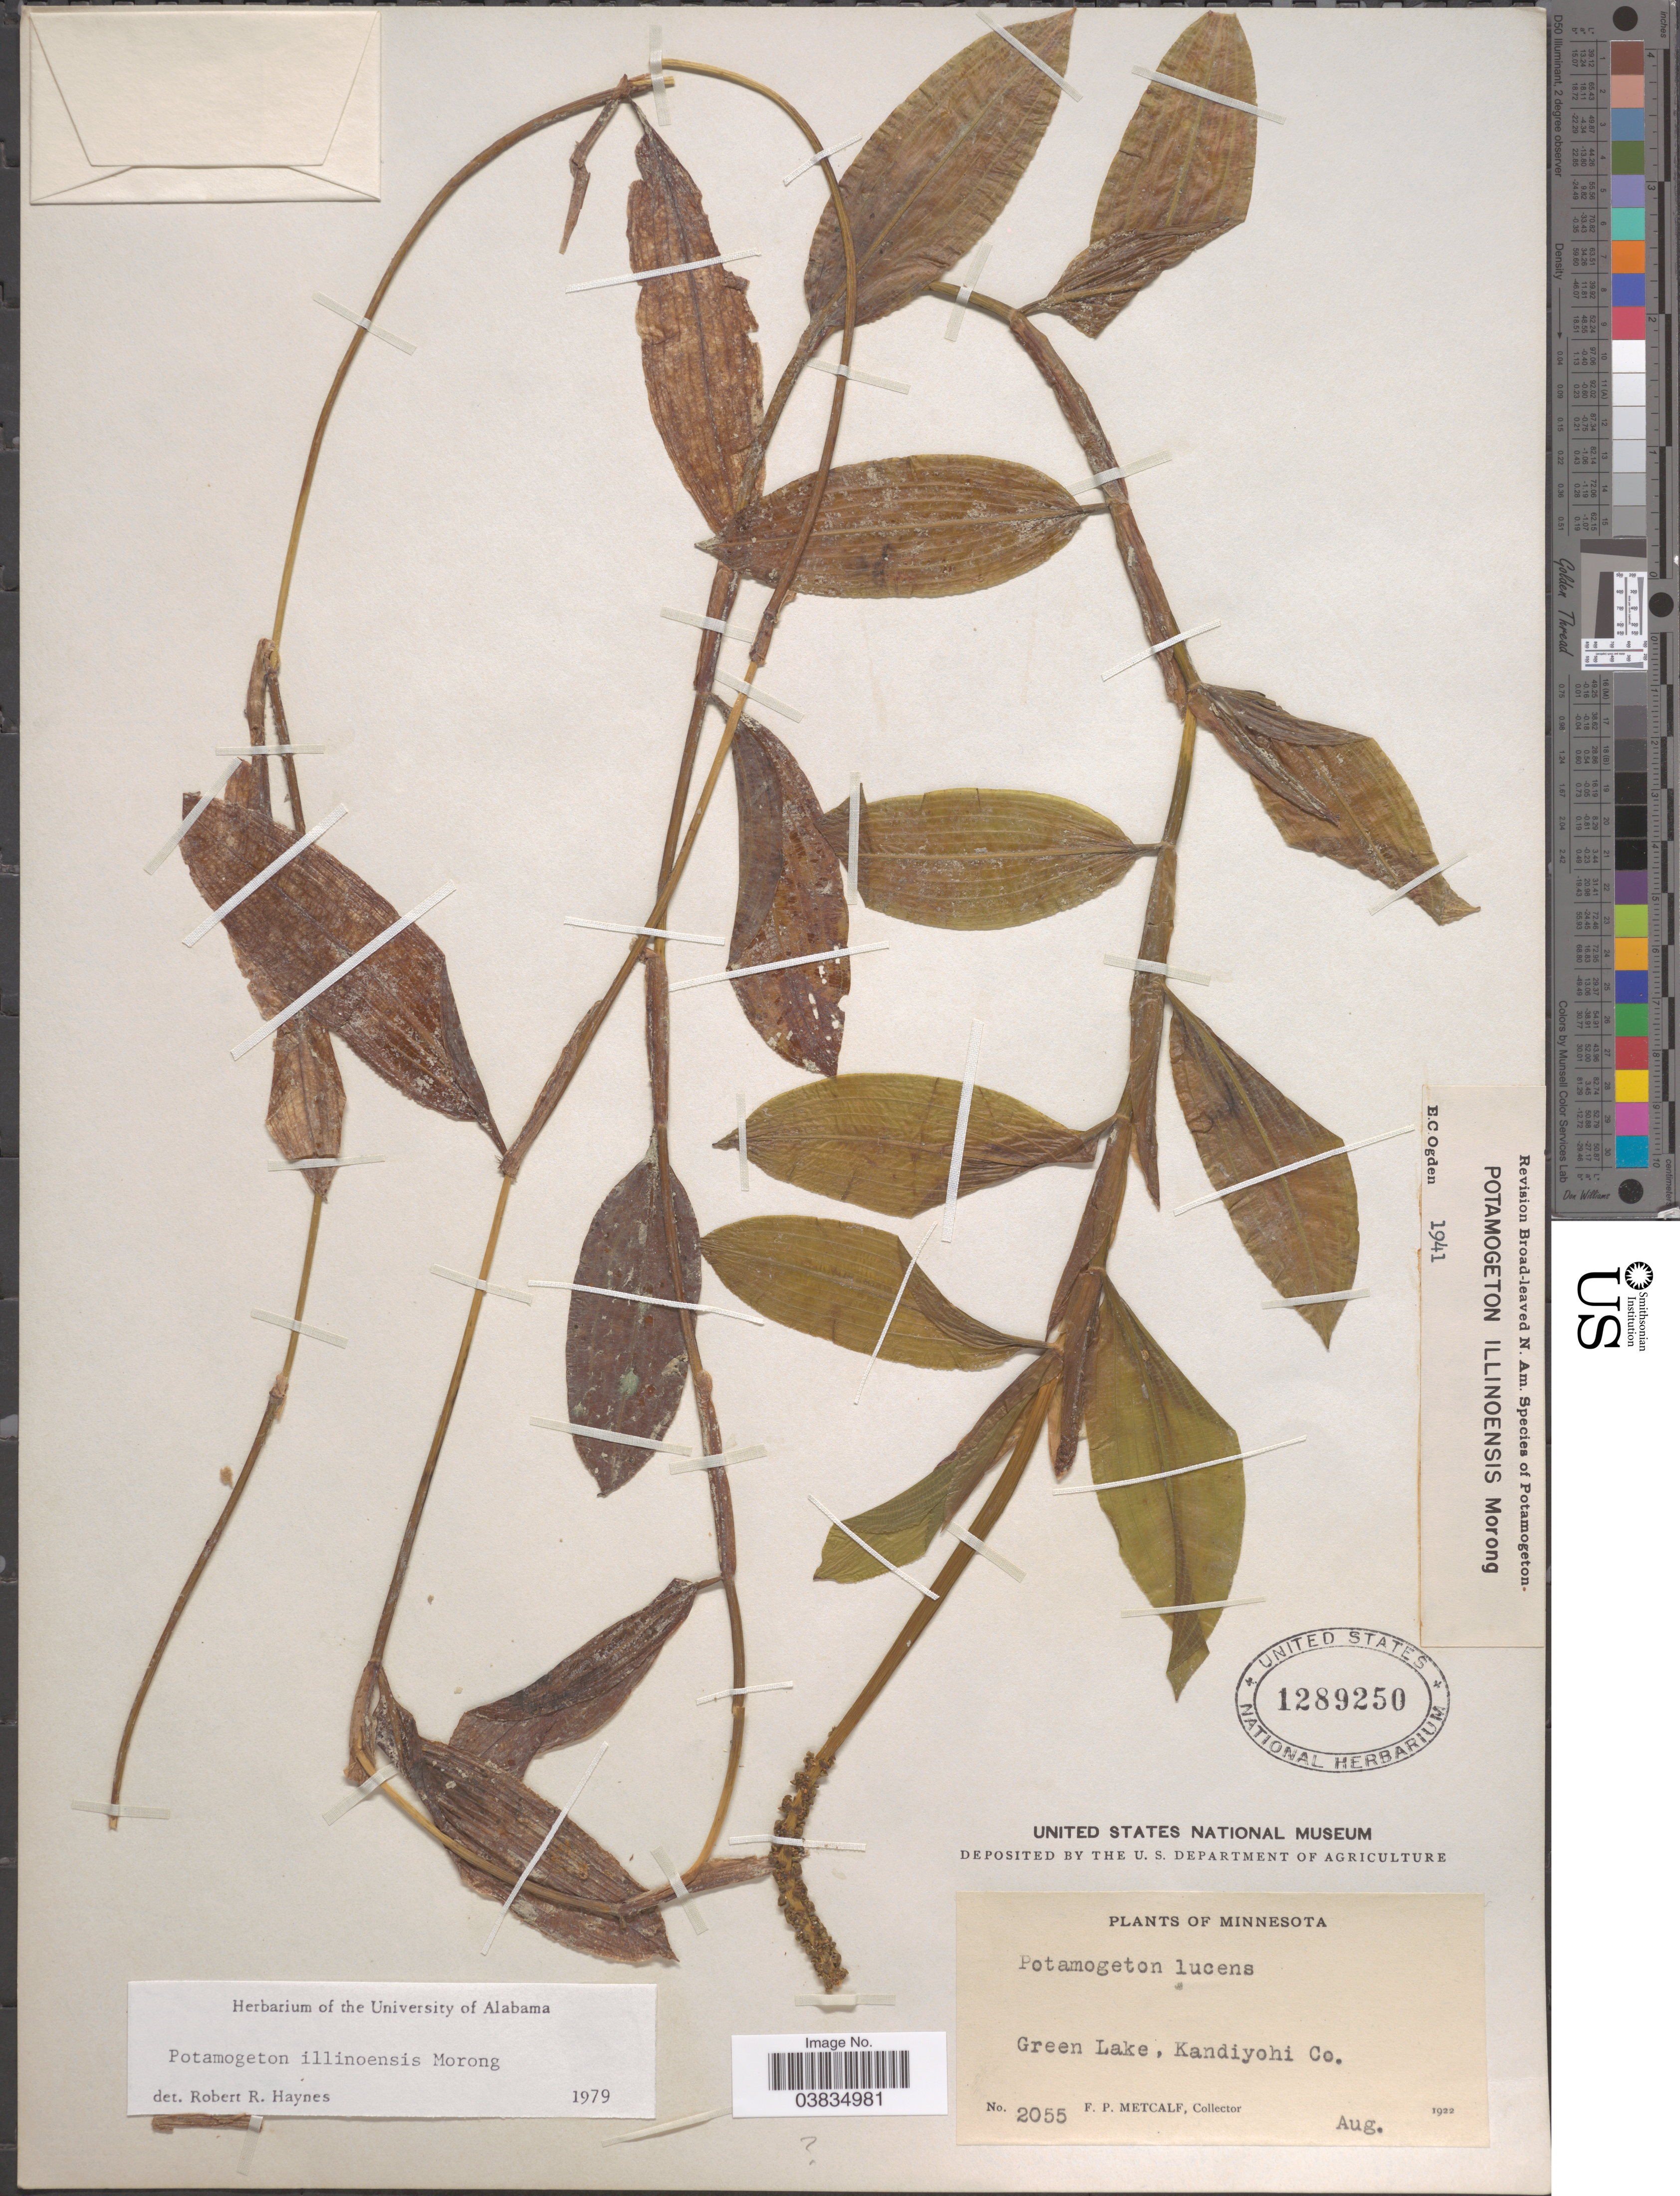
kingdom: Plantae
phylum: Tracheophyta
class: Liliopsida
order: Alismatales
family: Potamogetonaceae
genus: Potamogeton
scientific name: Potamogeton illinoensis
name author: Morong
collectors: F. Metcalf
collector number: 2055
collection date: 1922-08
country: United States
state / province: Minnesota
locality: Green Lake, Kandiyohi Co.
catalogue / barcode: US 1289250